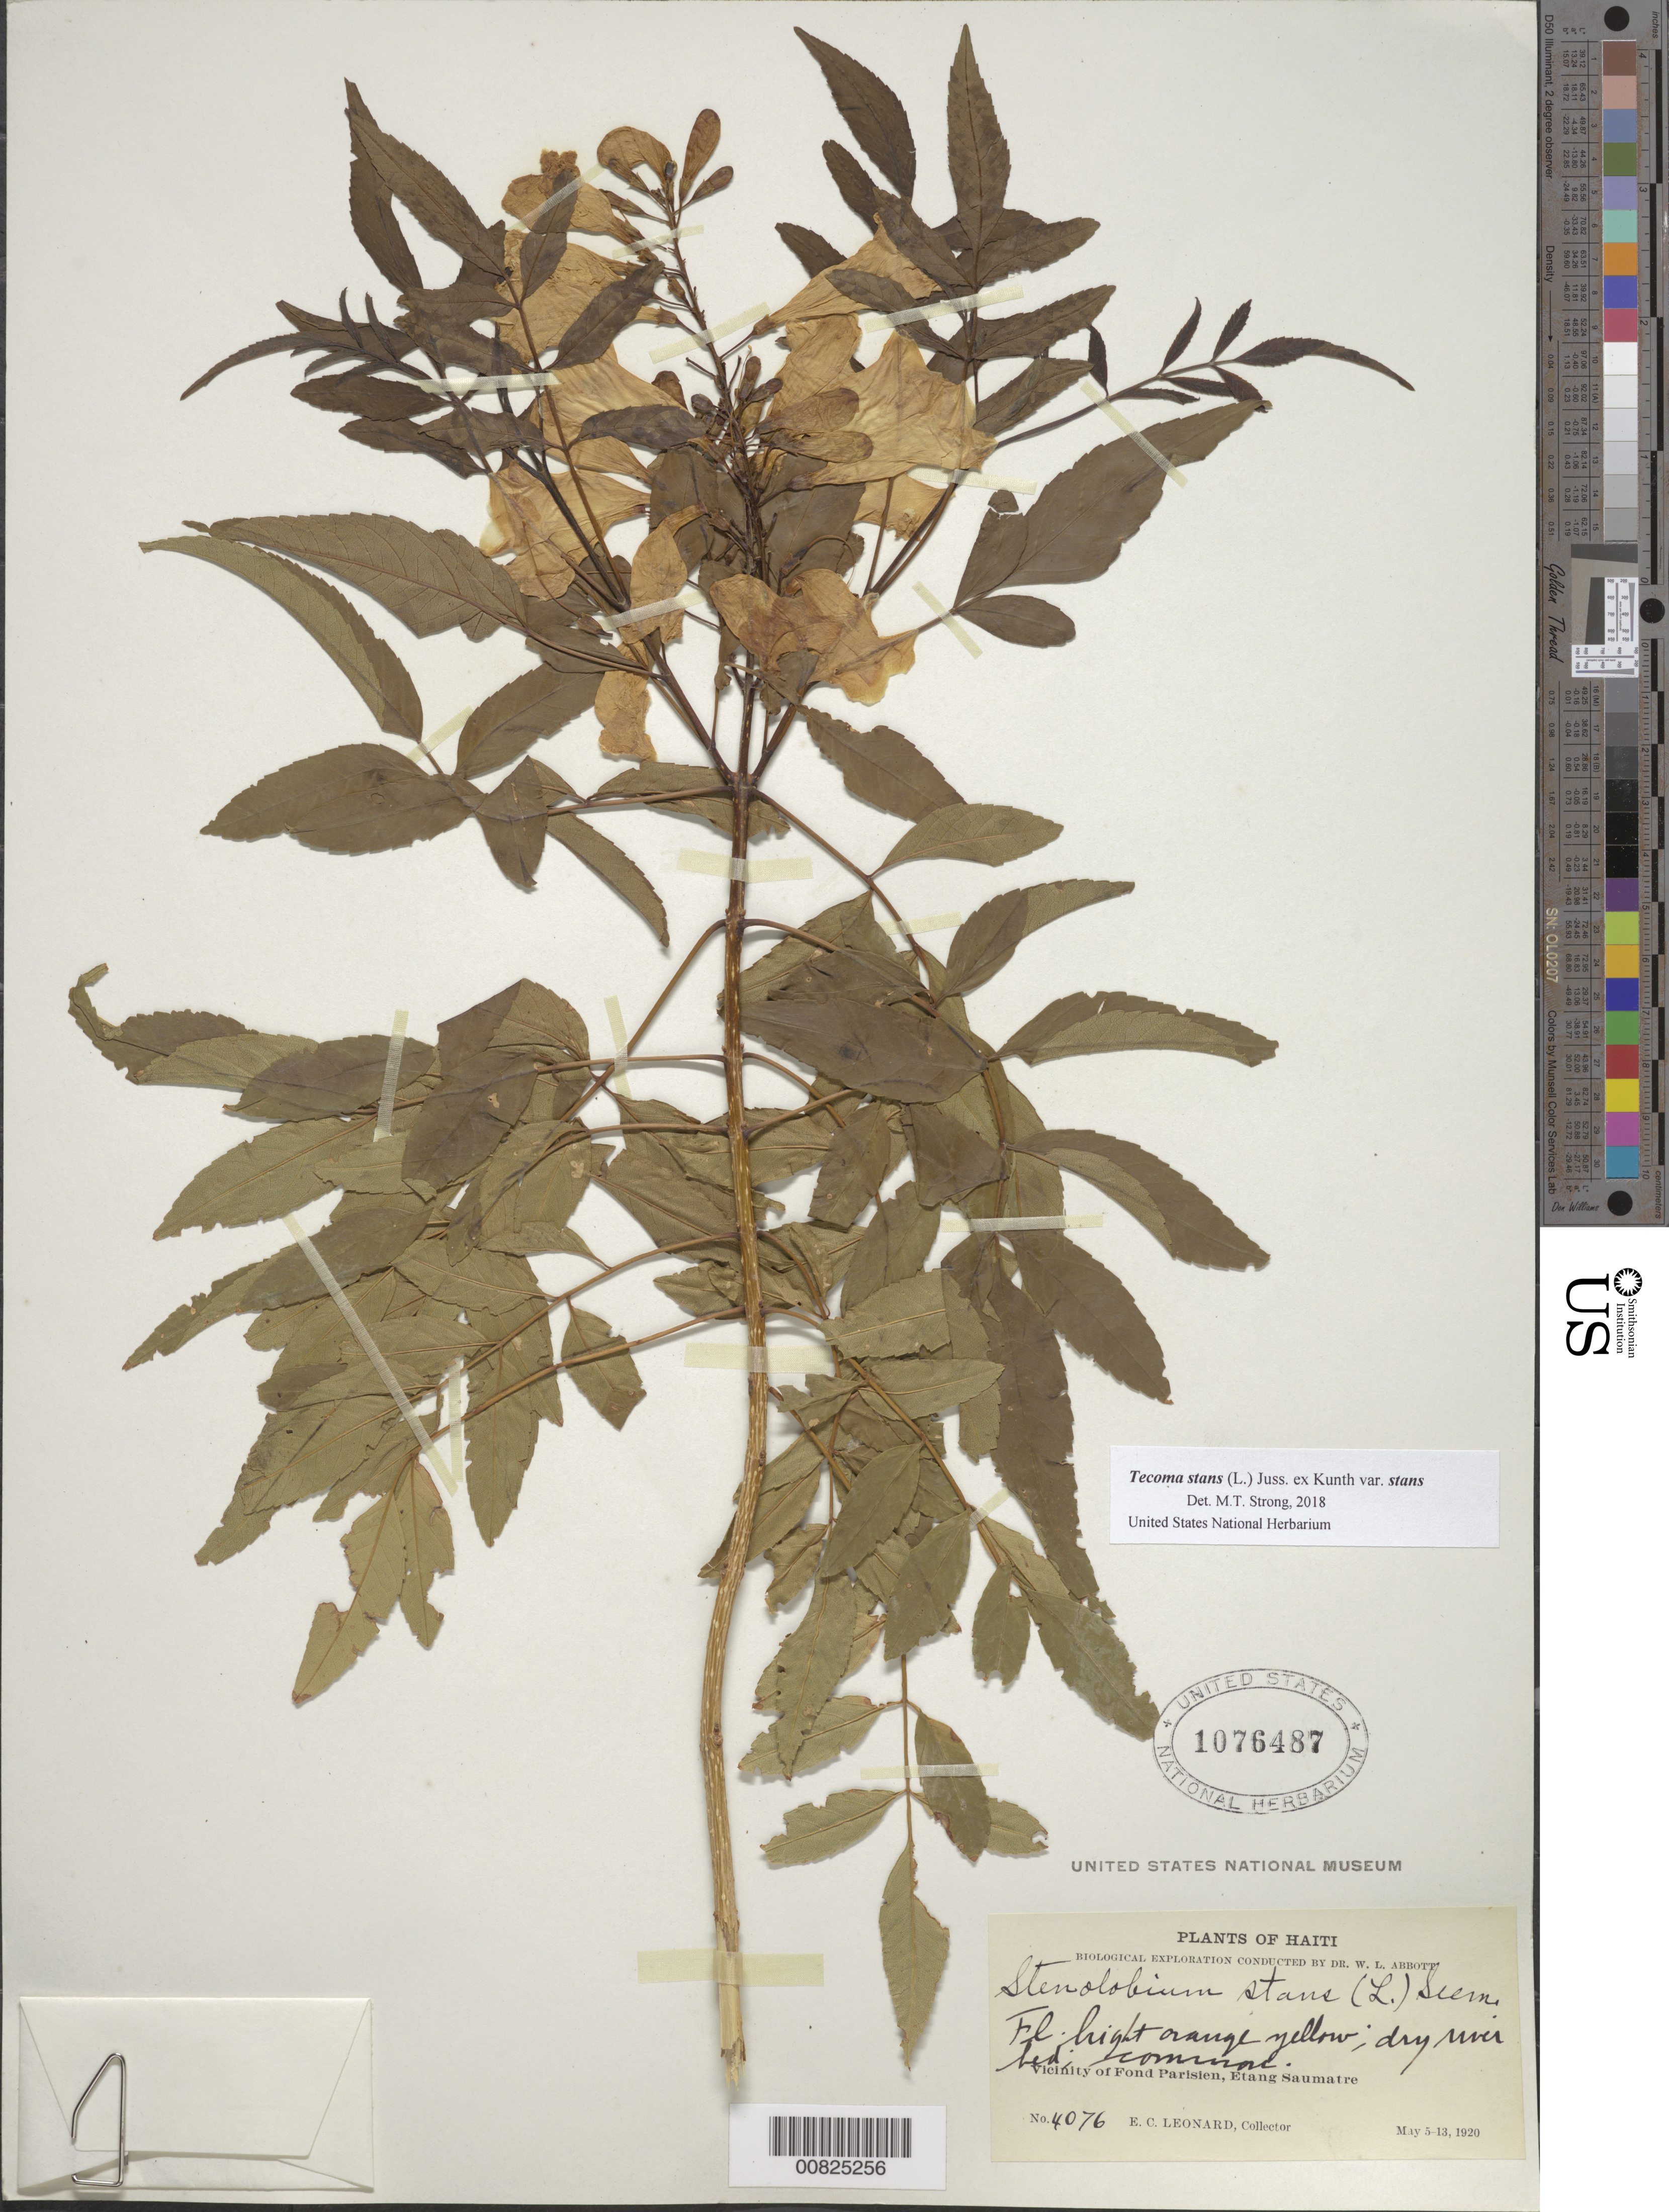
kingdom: Plantae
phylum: Tracheophyta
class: Magnoliopsida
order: Lamiales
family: Bignoniaceae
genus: Tecoma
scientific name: Tecoma stans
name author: (L.) Juss. ex Kunth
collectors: E. C. Leonard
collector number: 4076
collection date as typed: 05 May 1920 to 13 May 1920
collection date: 1920-05-05/1920-05-13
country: Haiti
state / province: Ouest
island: Hispaniola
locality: Vicinity of Fond Parisien, Etang Saumatre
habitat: Dry river bed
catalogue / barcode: US 1076487